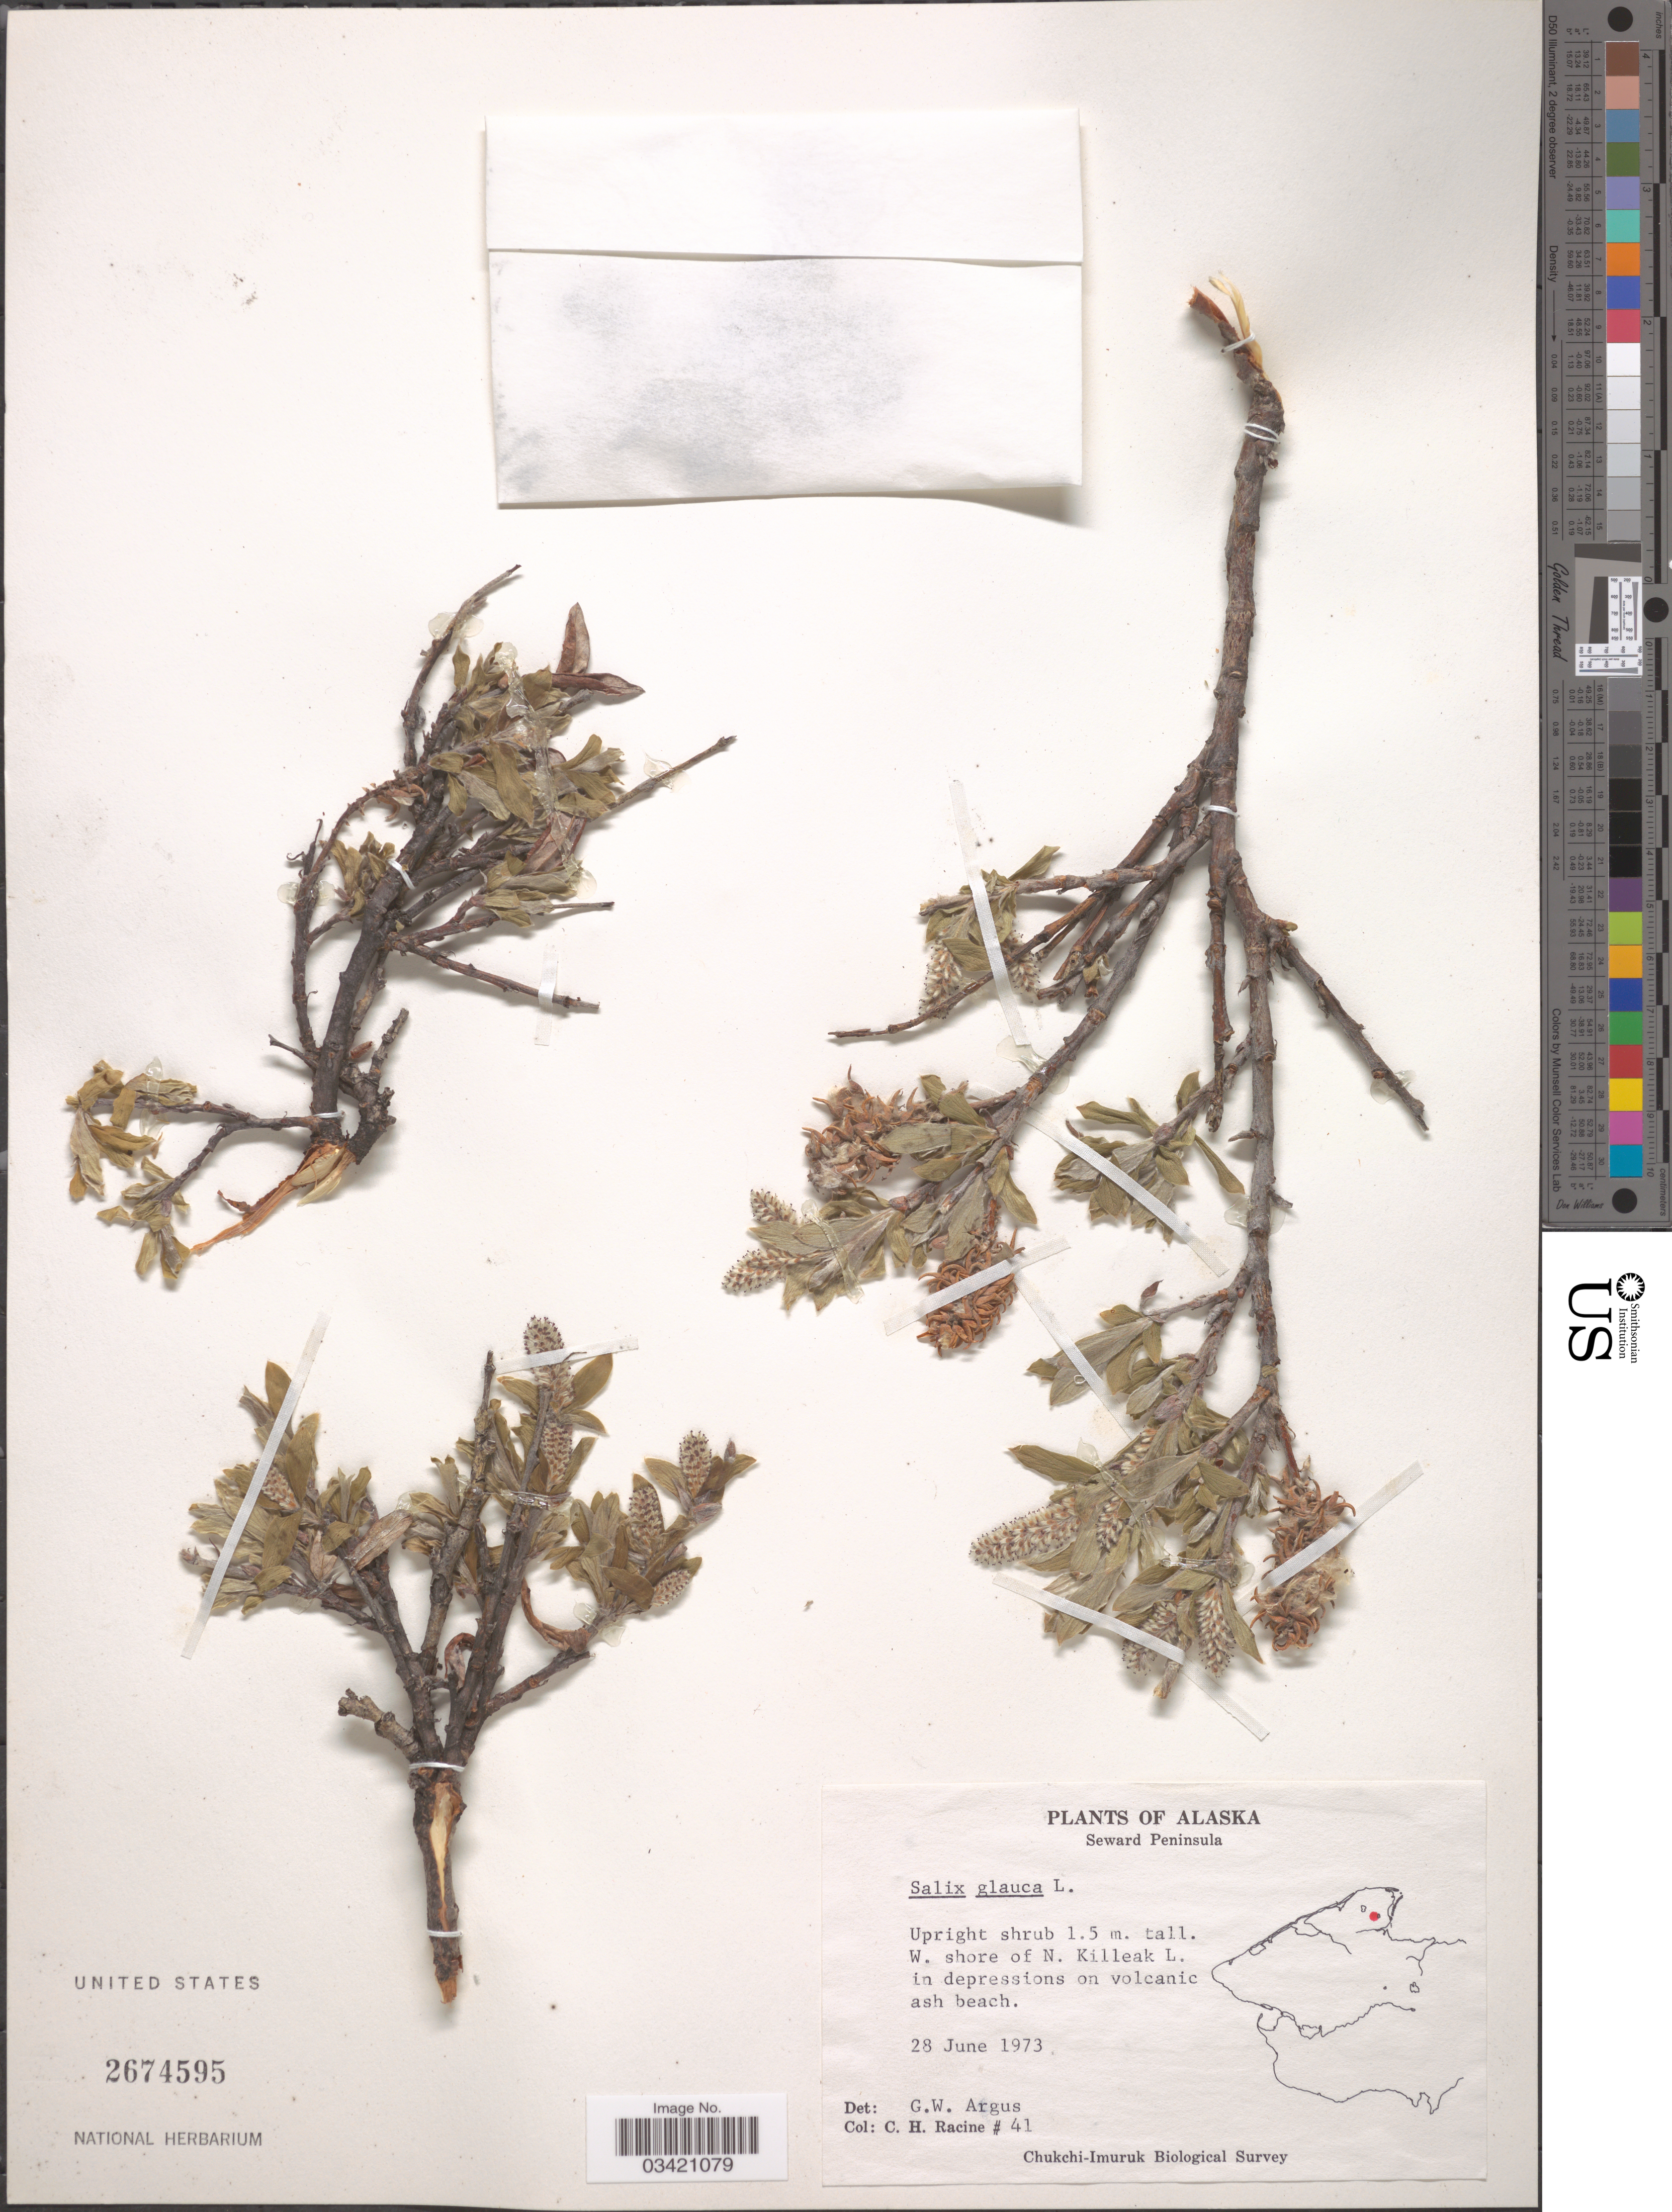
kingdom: Plantae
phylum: Tracheophyta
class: Magnoliopsida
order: Malpighiales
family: Salicaceae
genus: Salix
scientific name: Salix glauca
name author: L.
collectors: C. Racine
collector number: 41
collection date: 1973-06-28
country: United States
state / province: Alaska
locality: Seward Peninsula. W. shore of N. Killeak L.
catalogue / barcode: US 2674595